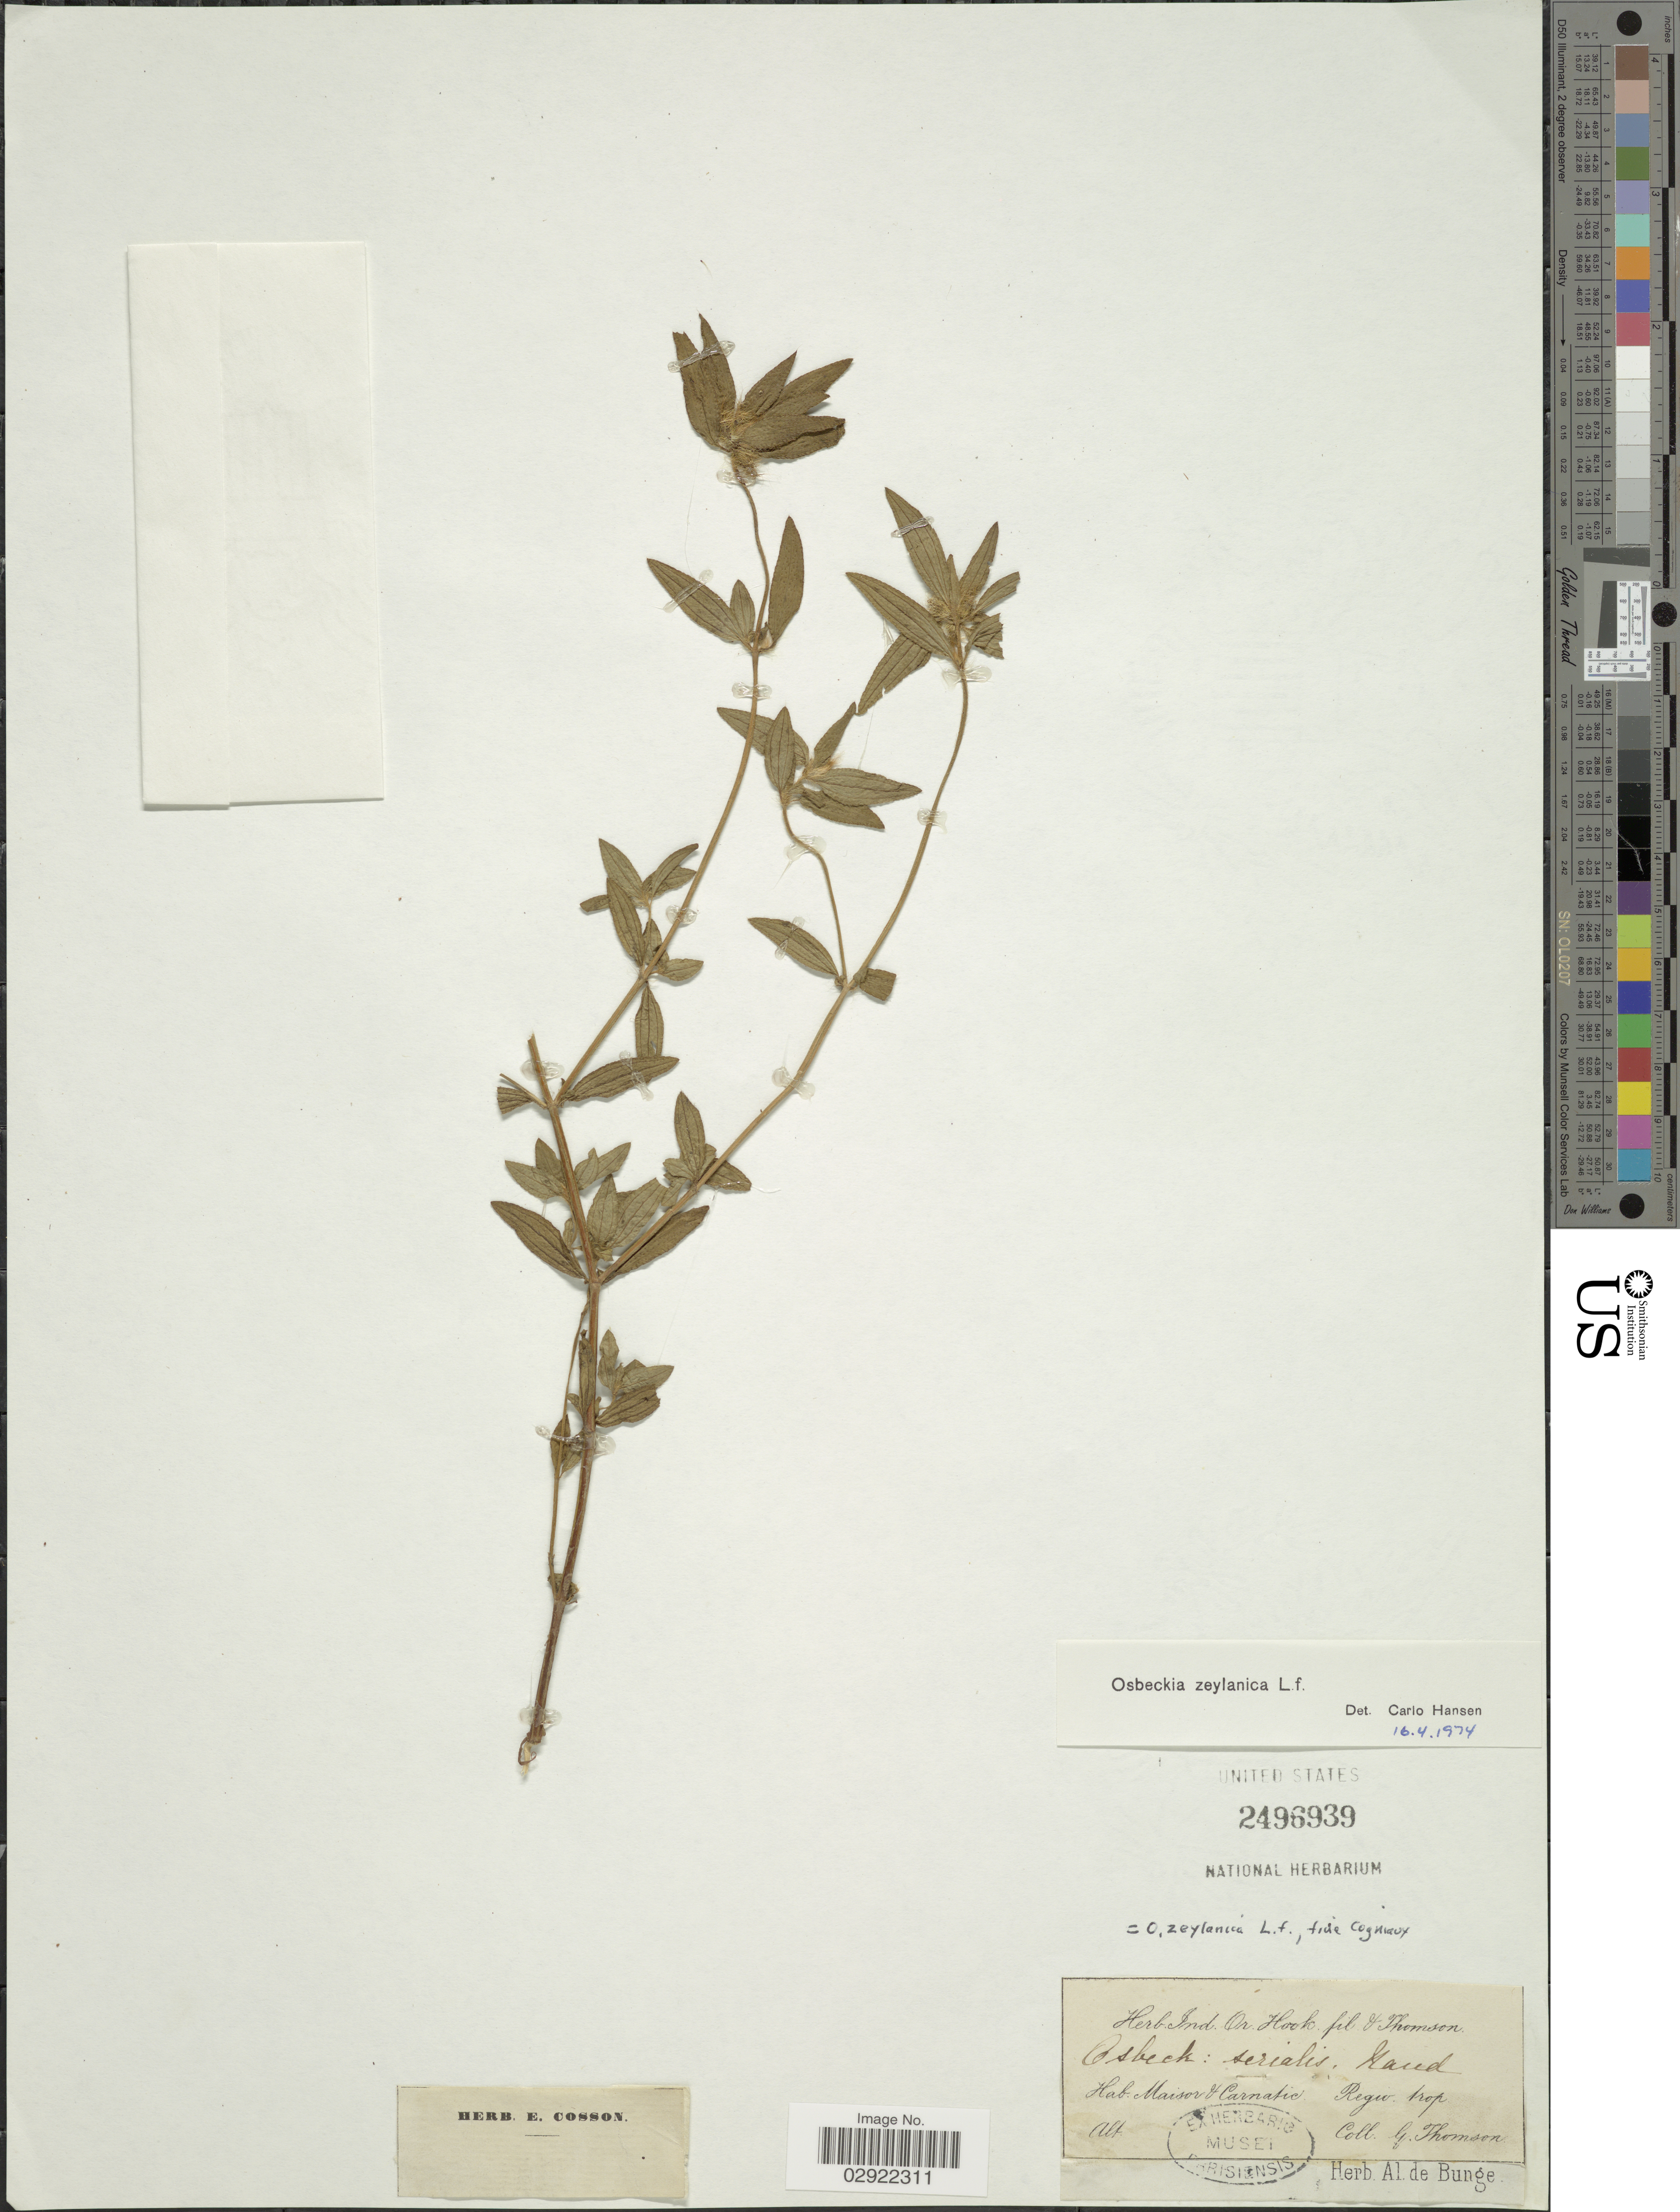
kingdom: Plantae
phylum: Tracheophyta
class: Magnoliopsida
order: Myrtales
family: Melastomataceae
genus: Osbeckia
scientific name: Osbeckia zeylanica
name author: Steud. ex Naudin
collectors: G. Thomson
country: India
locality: Maisor & Carnatic. Regio trop.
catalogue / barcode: US 2496939